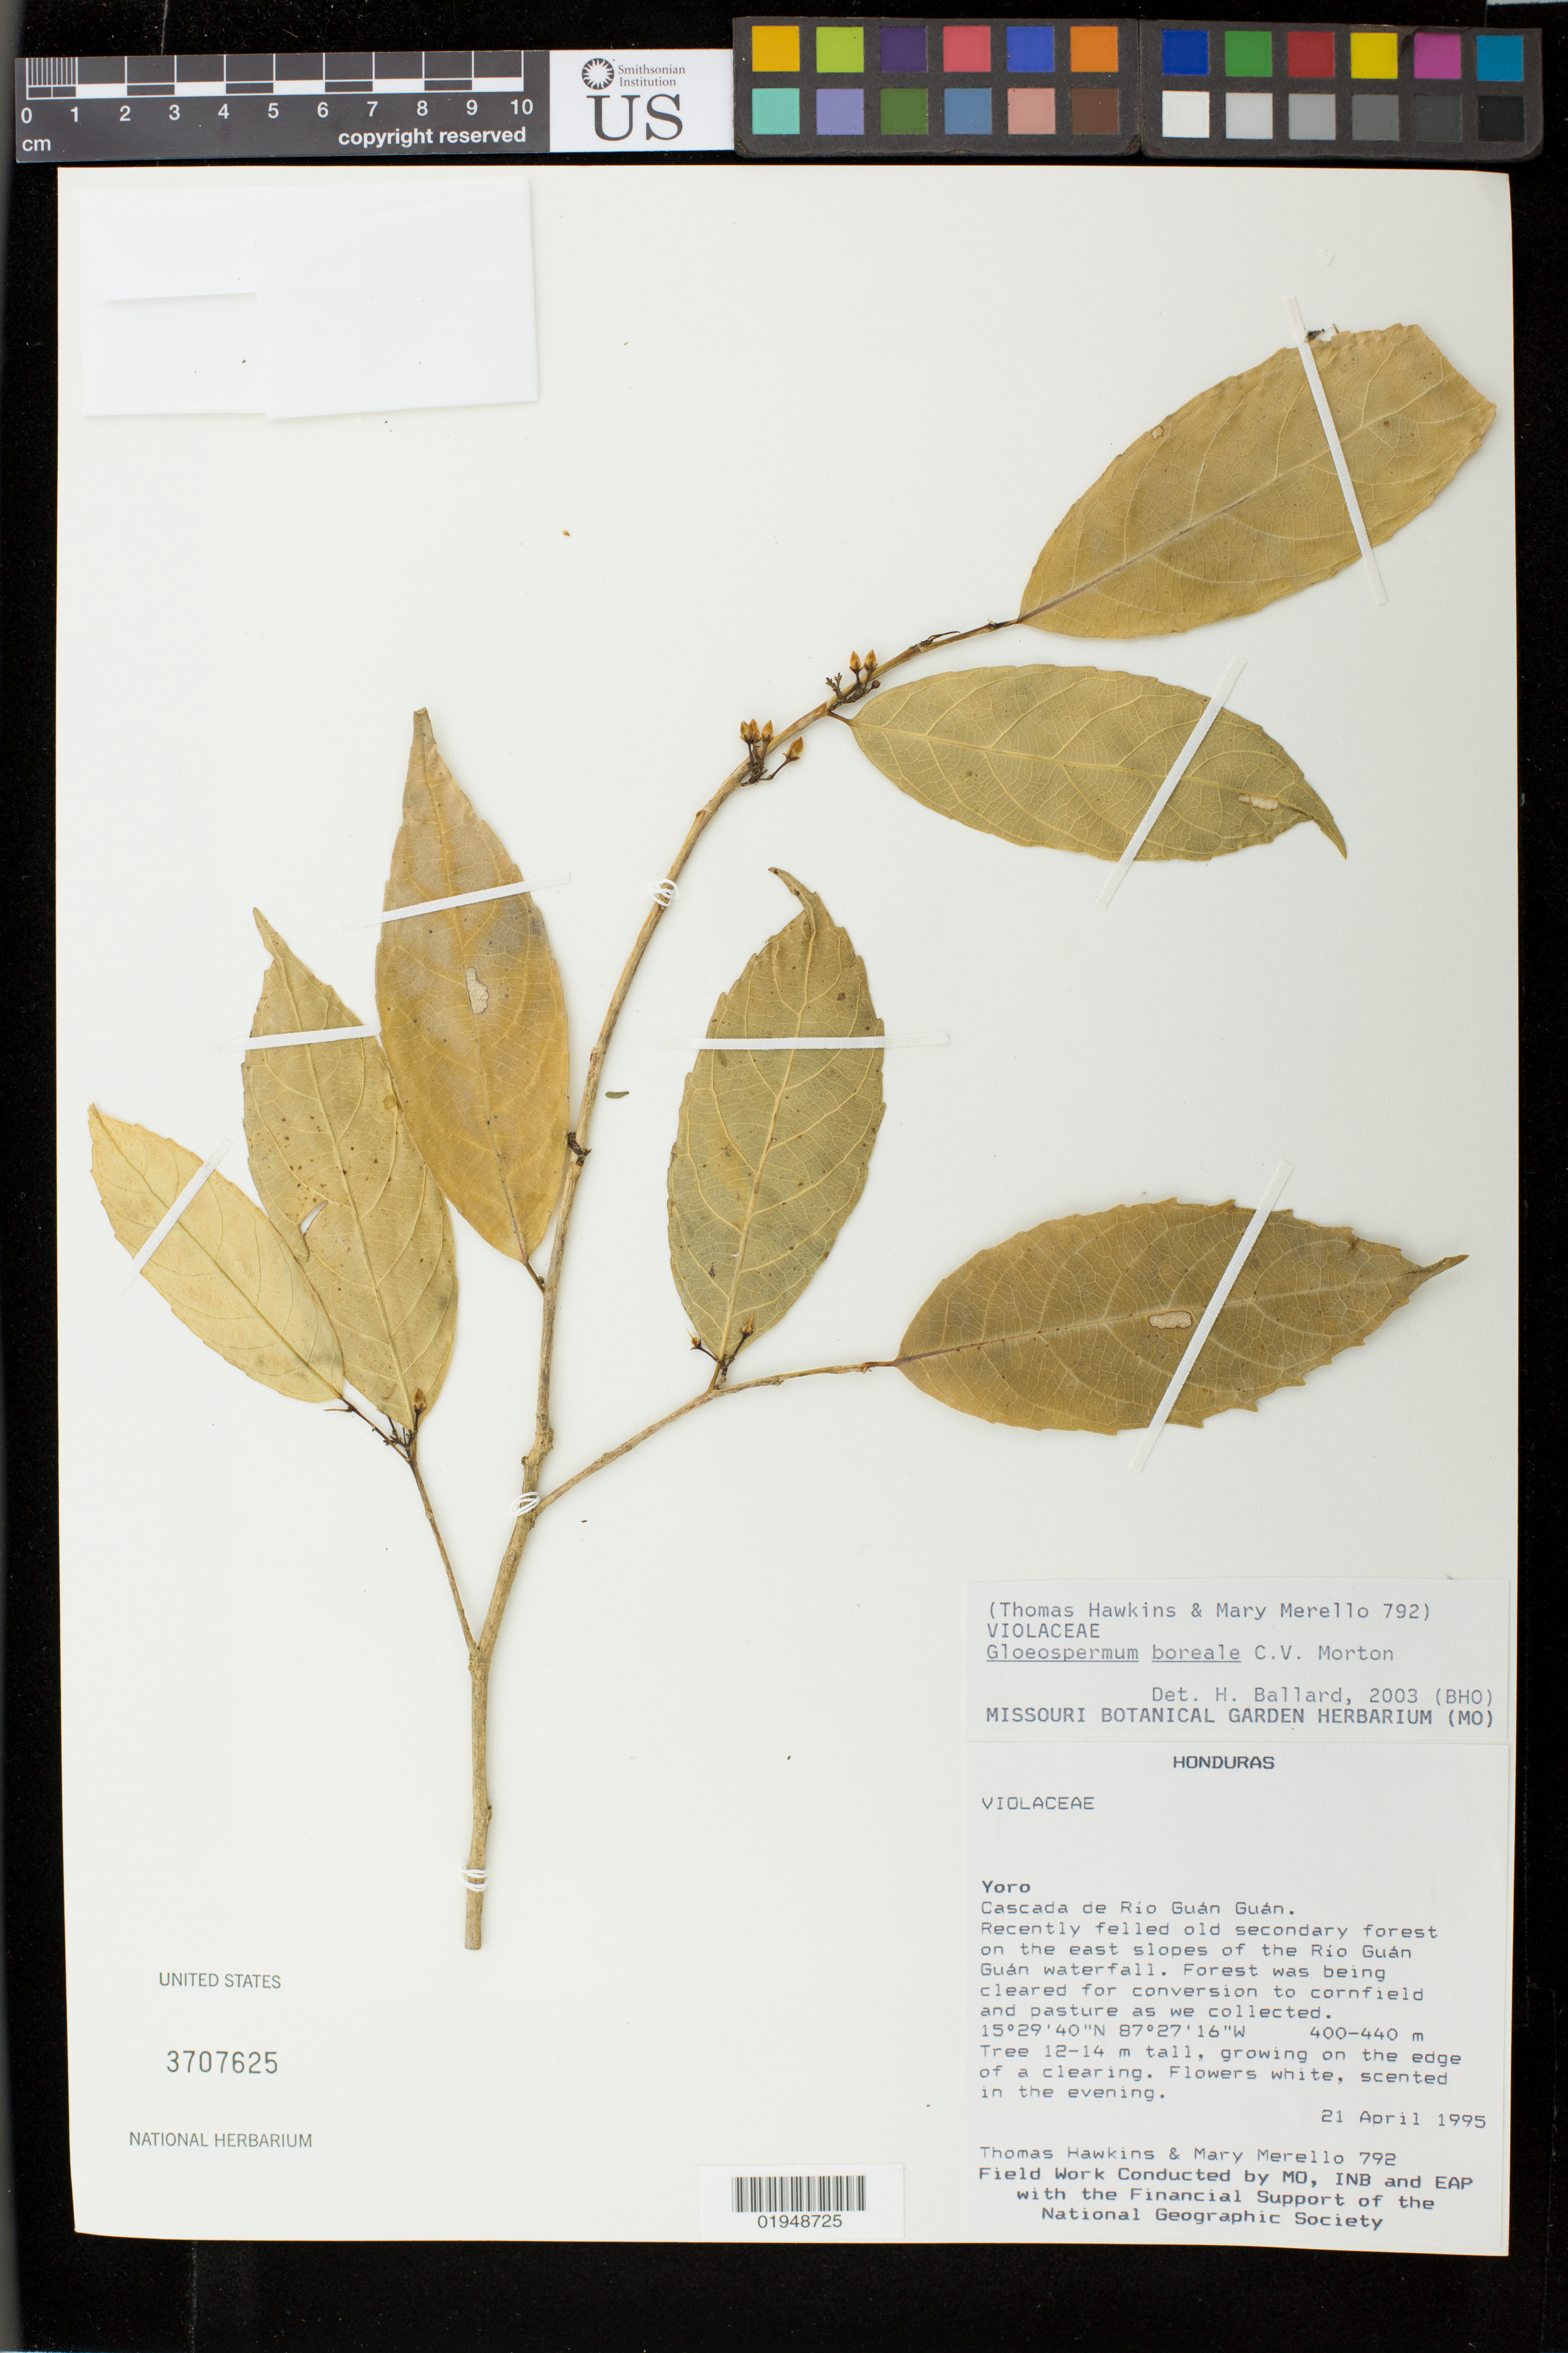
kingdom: Plantae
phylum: Tracheophyta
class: Magnoliopsida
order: Malpighiales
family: Violaceae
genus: Gloeospermum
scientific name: Gloeospermum boreale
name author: C.V. Morton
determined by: Ballard, Harvey E.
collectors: T. Hawkins & M. Merello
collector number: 792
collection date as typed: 21 Apr 1995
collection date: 1995-04-21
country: Honduras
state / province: Yoro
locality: Cascada de Río Guán Guán, E slopes of Río Guán Guán waterfall.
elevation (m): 400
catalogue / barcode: US 3707625